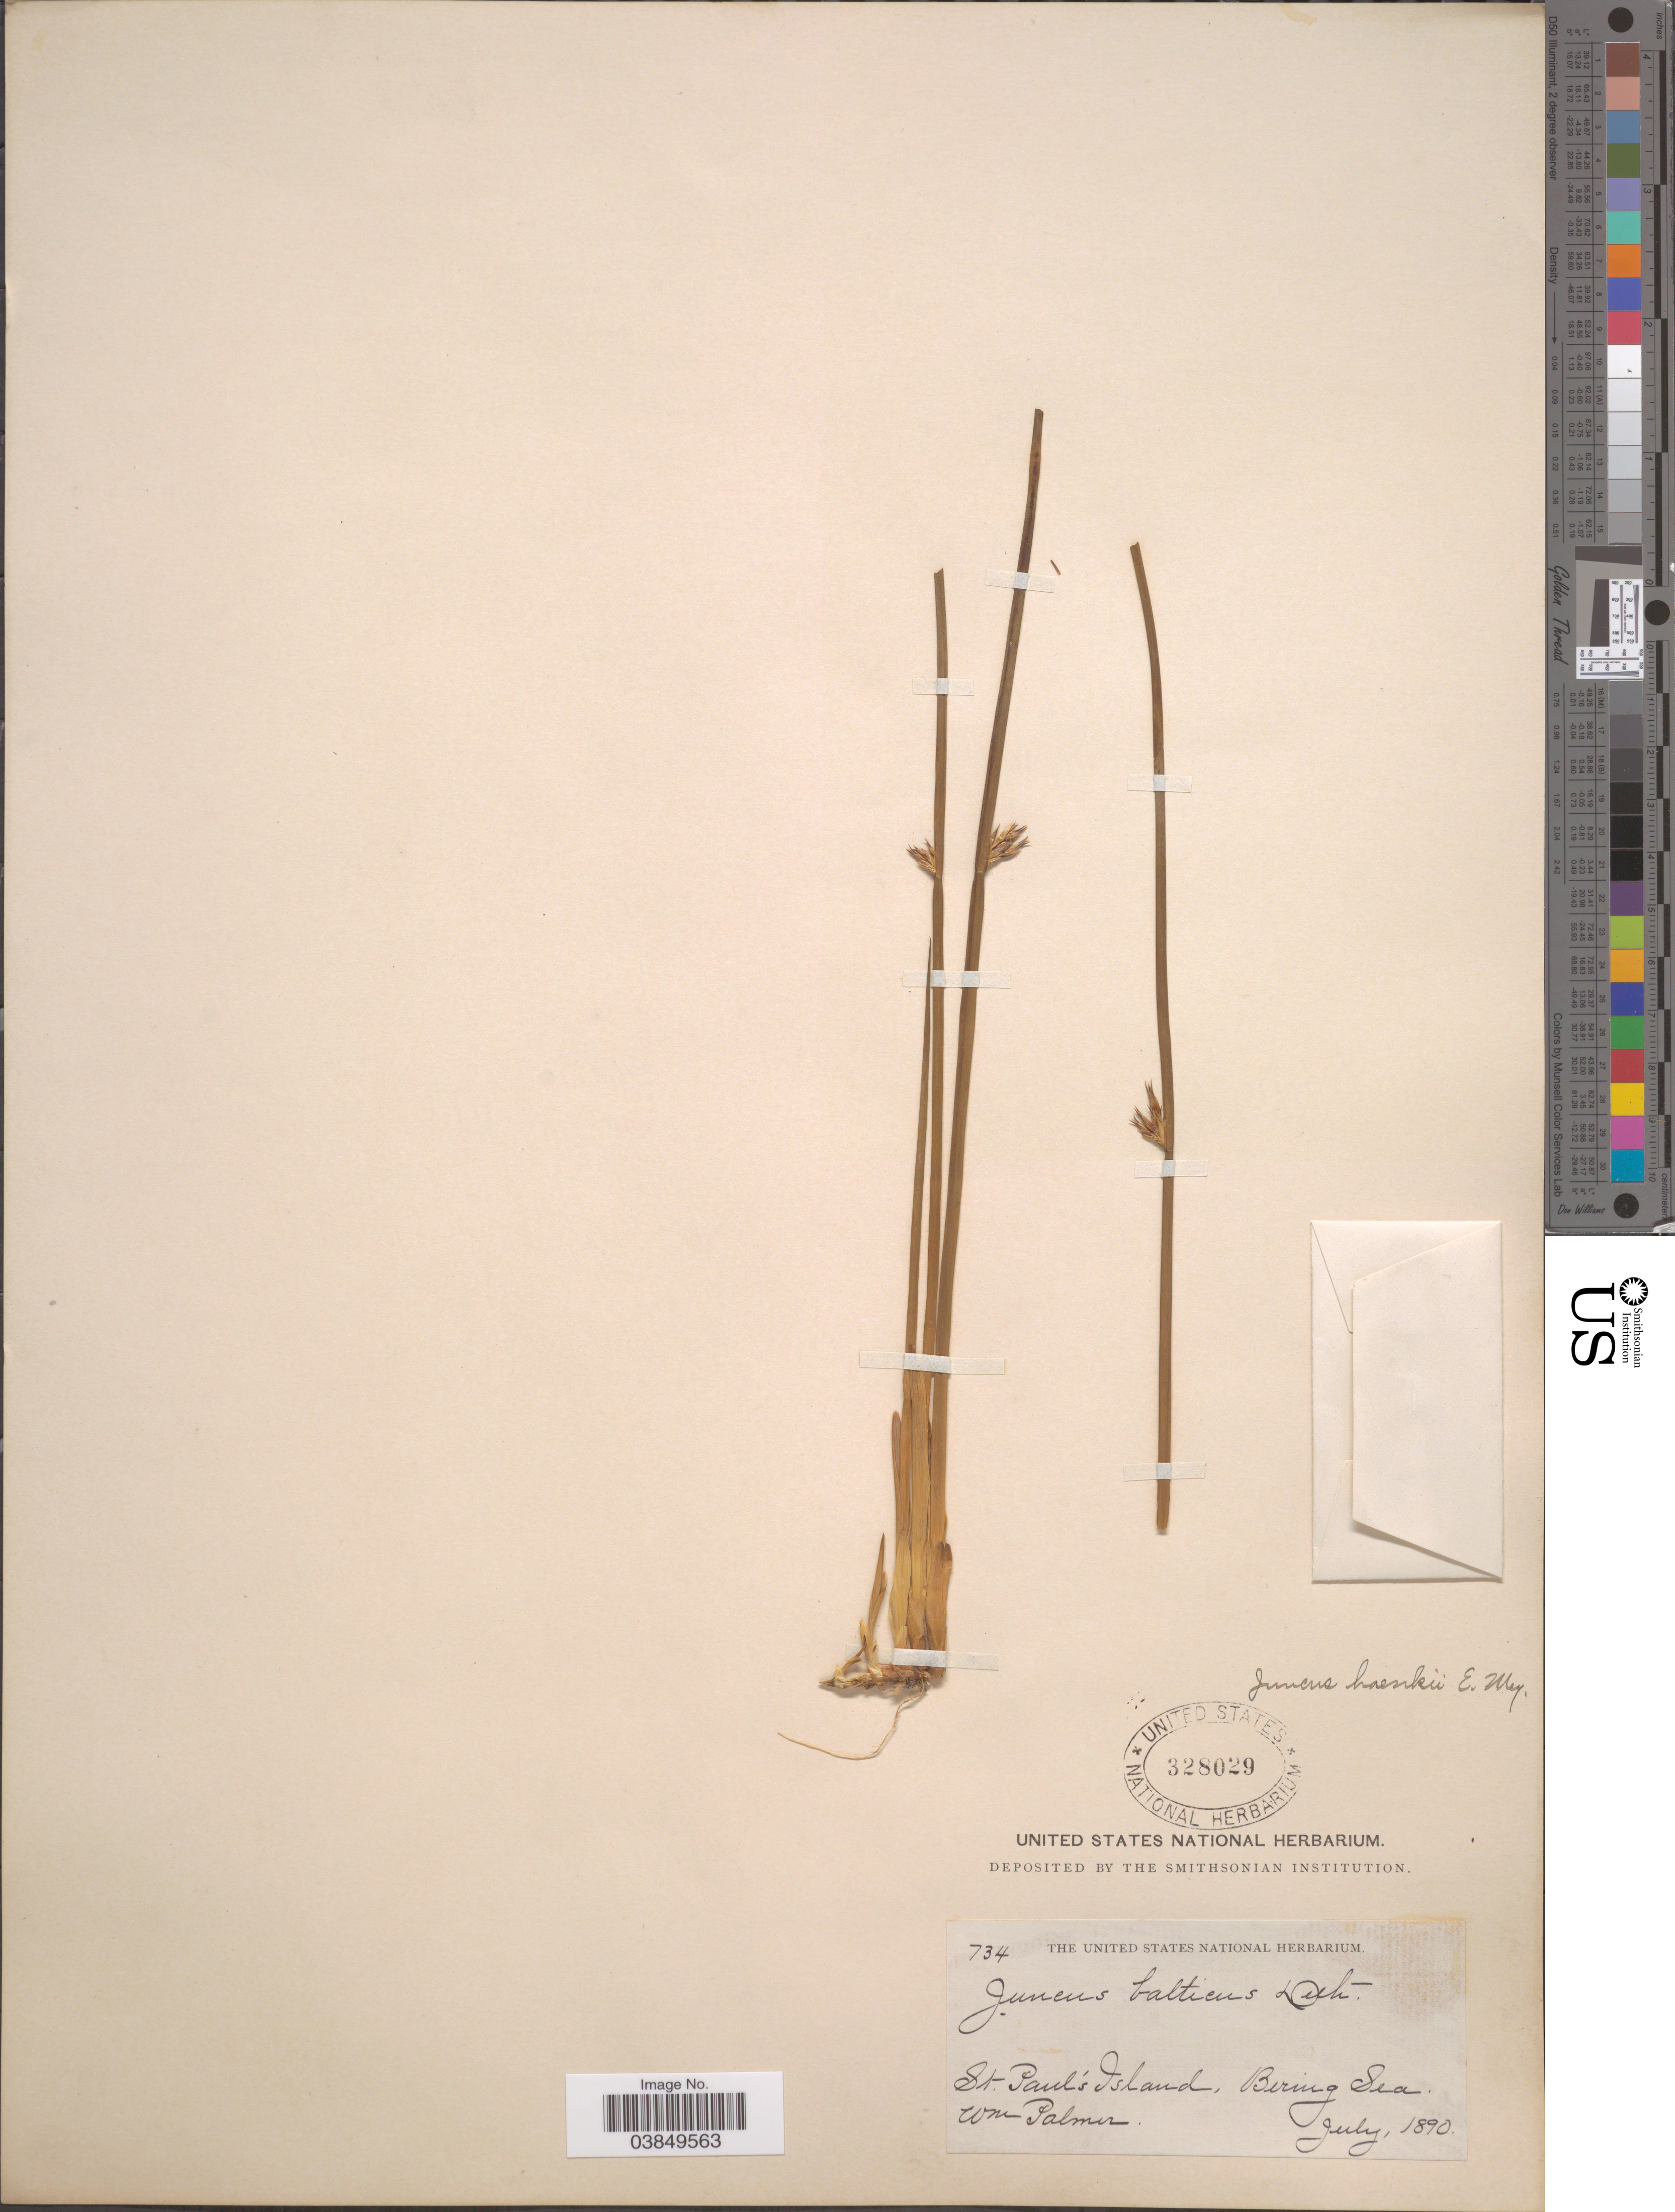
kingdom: Plantae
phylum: Tracheophyta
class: Liliopsida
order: Poales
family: Juncaceae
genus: Juncus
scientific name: Juncus balticus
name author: Willd.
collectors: W. Palmer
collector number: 734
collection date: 1890-07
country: United States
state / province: Alaska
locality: St. Paul's Island, Bering Sea.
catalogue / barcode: US 328029